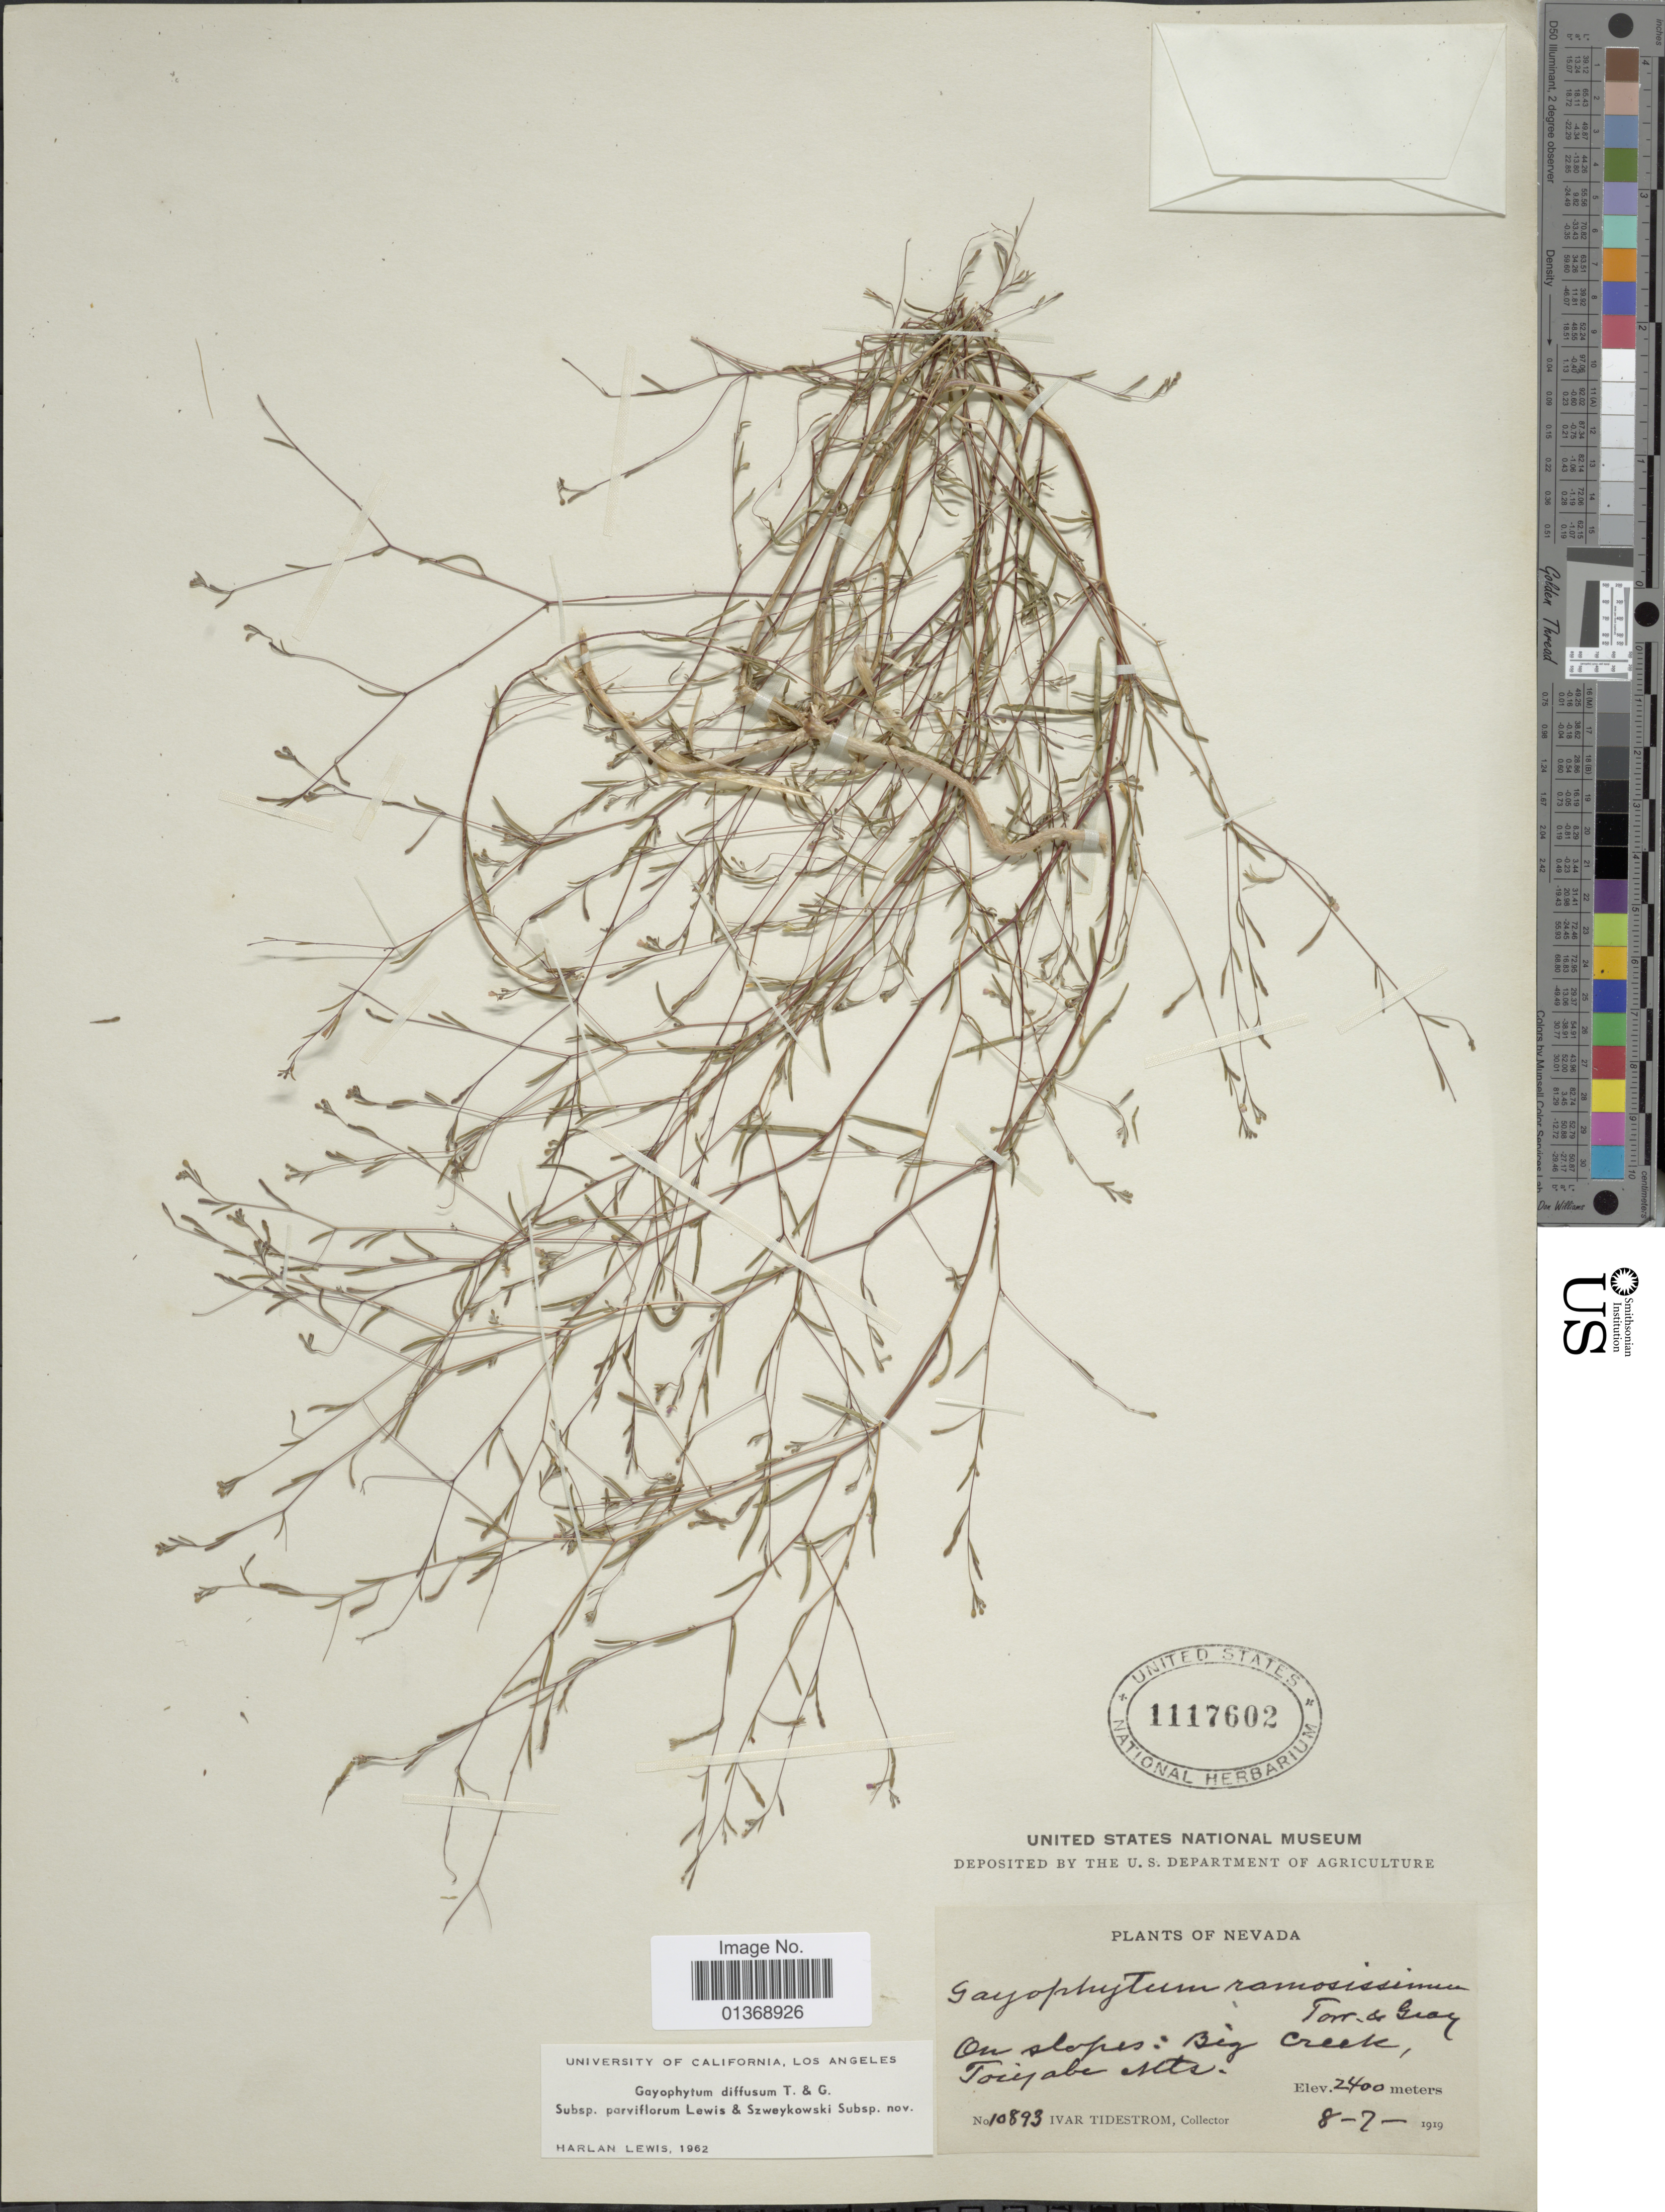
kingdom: Plantae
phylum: Tracheophyta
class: Magnoliopsida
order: Myrtales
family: Onagraceae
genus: Gayophytum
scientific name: Gayophytum diffusum subsp. parviflorum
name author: F. H. Lewis & Szweyk.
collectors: I. F. Tidestrom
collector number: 10893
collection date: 1919-07-08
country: United States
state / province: Nevada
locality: On slopes: Big Creek, Toiyabe Mts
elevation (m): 2400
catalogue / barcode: US 1117602